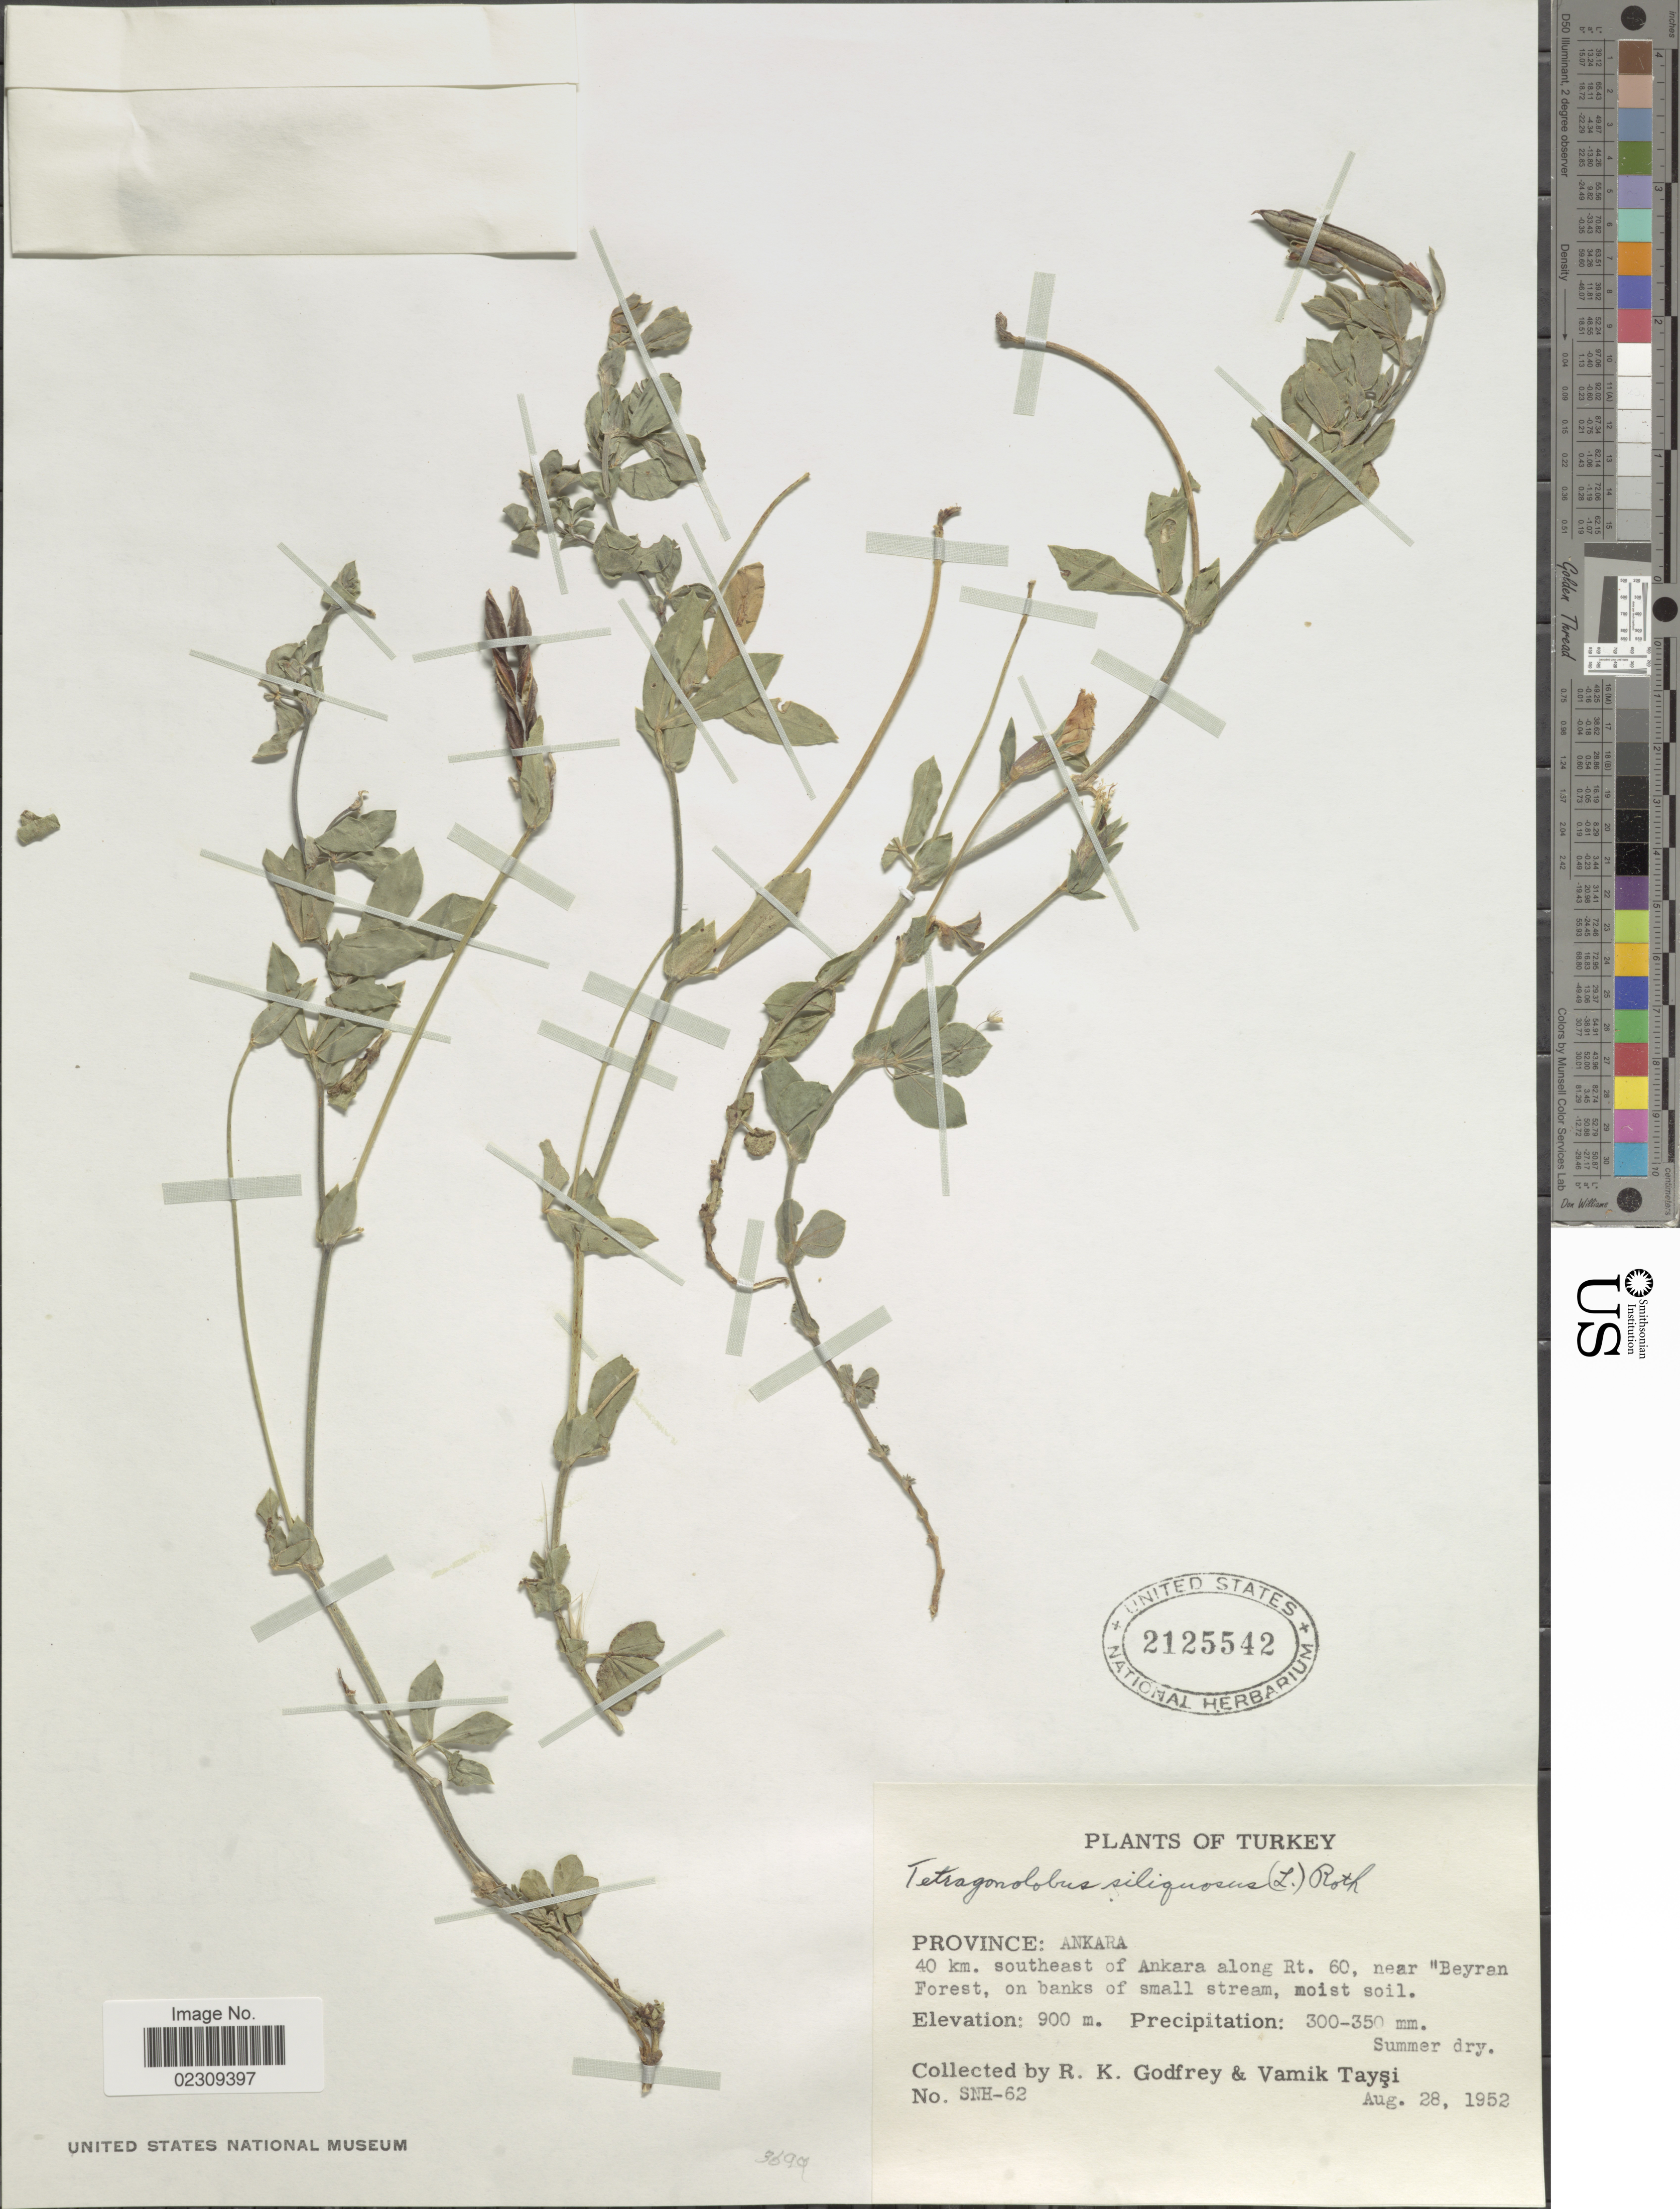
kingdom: Plantae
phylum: Tracheophyta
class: Magnoliopsida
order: Fabales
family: Fabaceae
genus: Tetragonolobus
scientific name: Tetragonolobus siliquosus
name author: Roth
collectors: R. K. Godfrey & V. Taysi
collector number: SNH-62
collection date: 1952-08-28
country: Turkey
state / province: Ankara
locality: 40 km southeast of Ankara along Rt. 60, near Beyran Forest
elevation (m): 900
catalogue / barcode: US 2125542